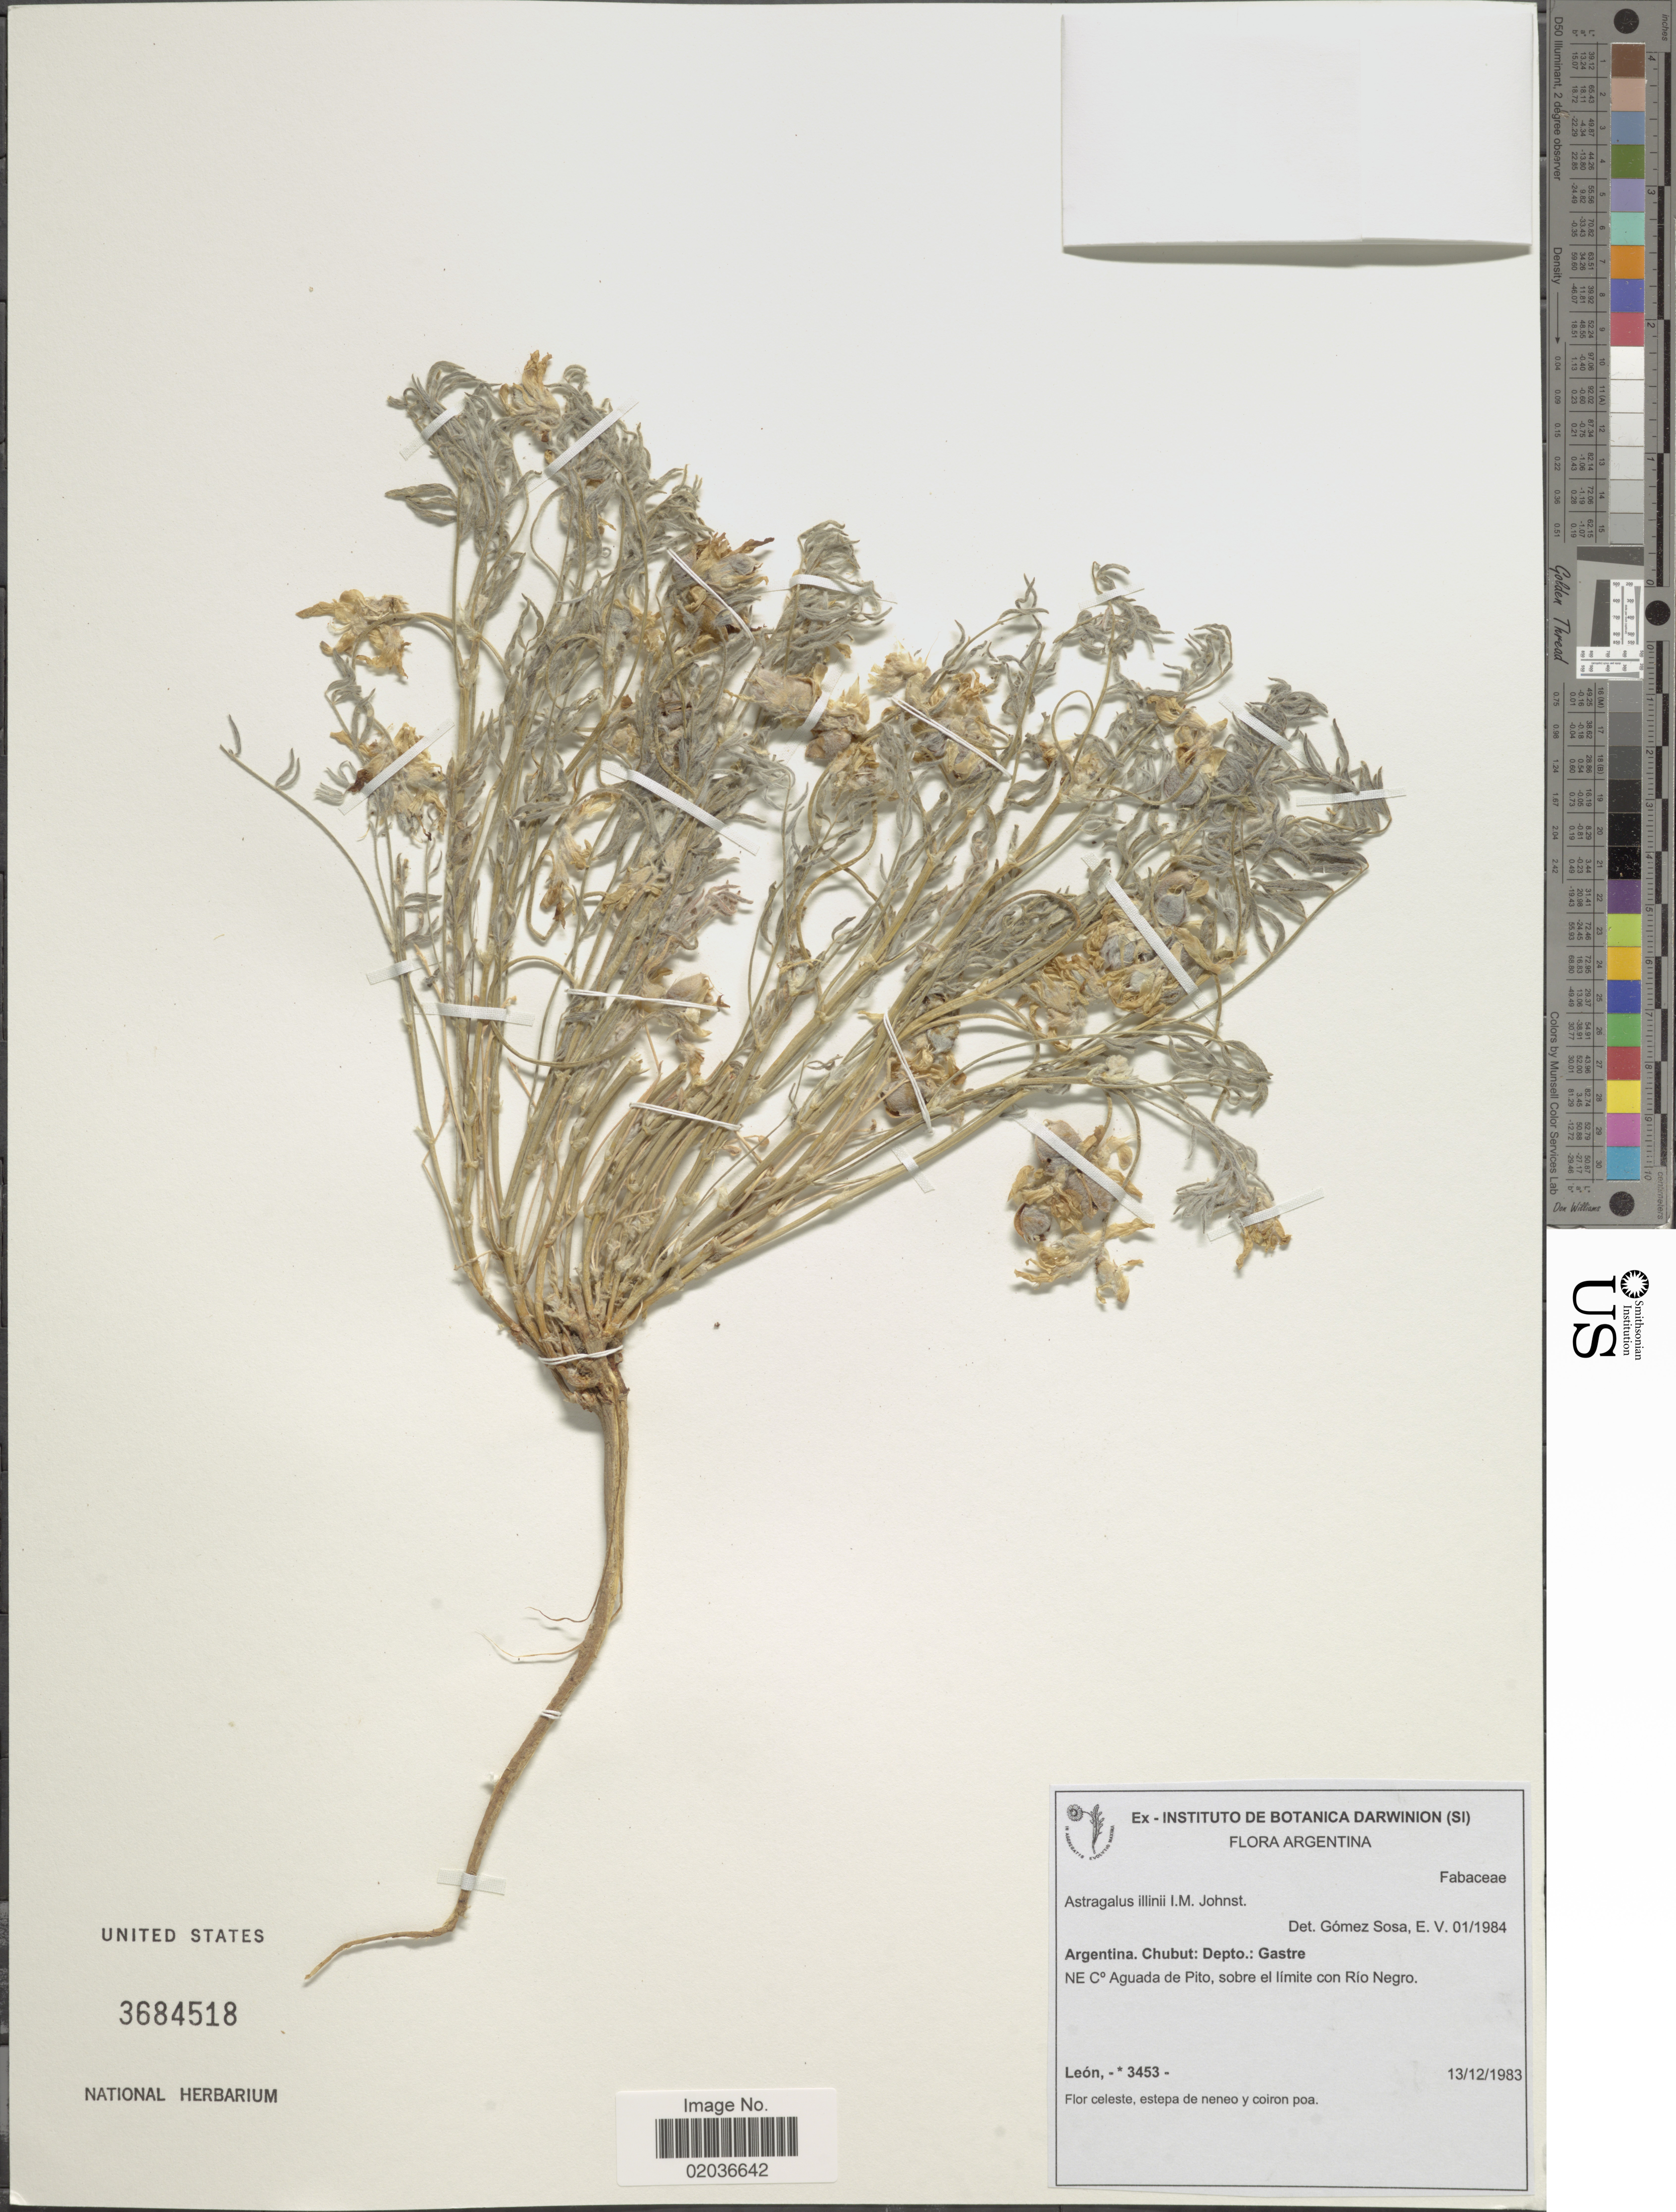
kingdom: Plantae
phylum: Tracheophyta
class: Magnoliopsida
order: Fabales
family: Fabaceae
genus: Astragalus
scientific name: Astragalus illinii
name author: I.M. Johnst.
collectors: -. León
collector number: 3453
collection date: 1983-12-13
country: Argentina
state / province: Chubut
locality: Depto.: Gastre. NE C° Aguada de Pito, sobre el limite con Rio Negro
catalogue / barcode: US 3684518